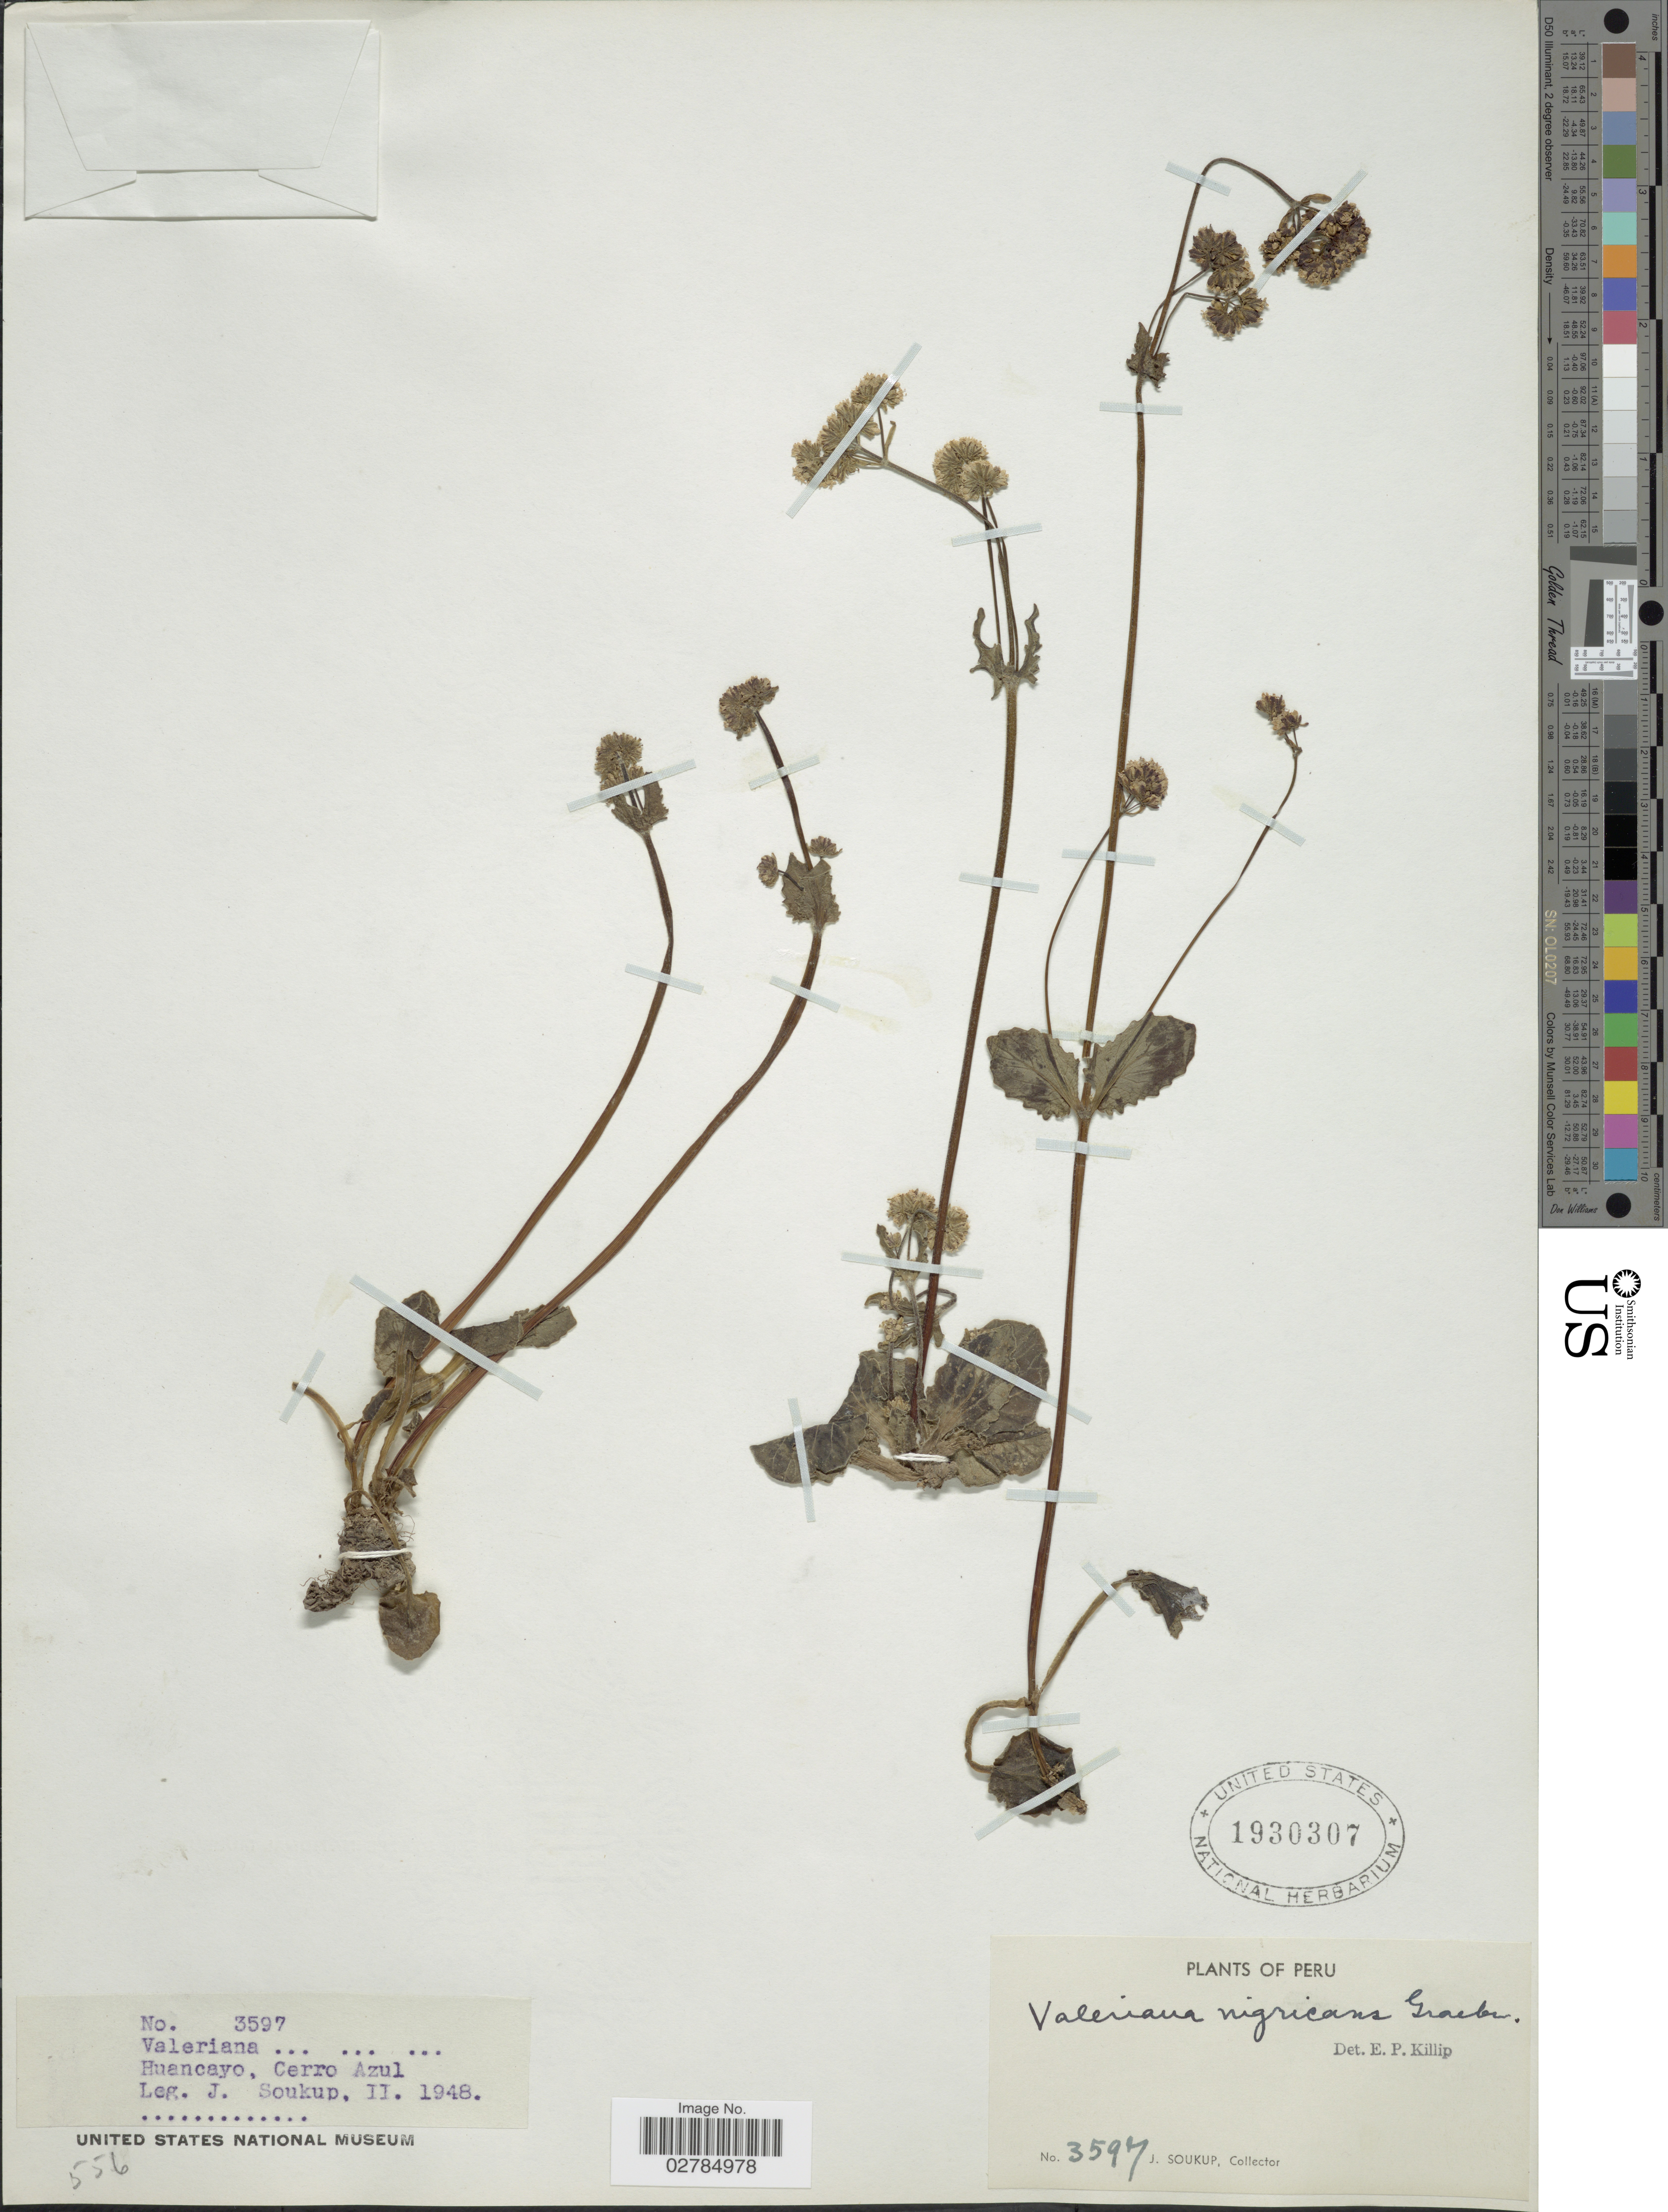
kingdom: Plantae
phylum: Tracheophyta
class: Magnoliopsida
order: Dipsacales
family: Caprifoliaceae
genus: Valeriana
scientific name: Valeriana nigricans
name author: Graebn.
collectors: J. Soukup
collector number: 3597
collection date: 1948-02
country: Peru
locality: Huancayo, Cerro Azul.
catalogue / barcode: US 1930307